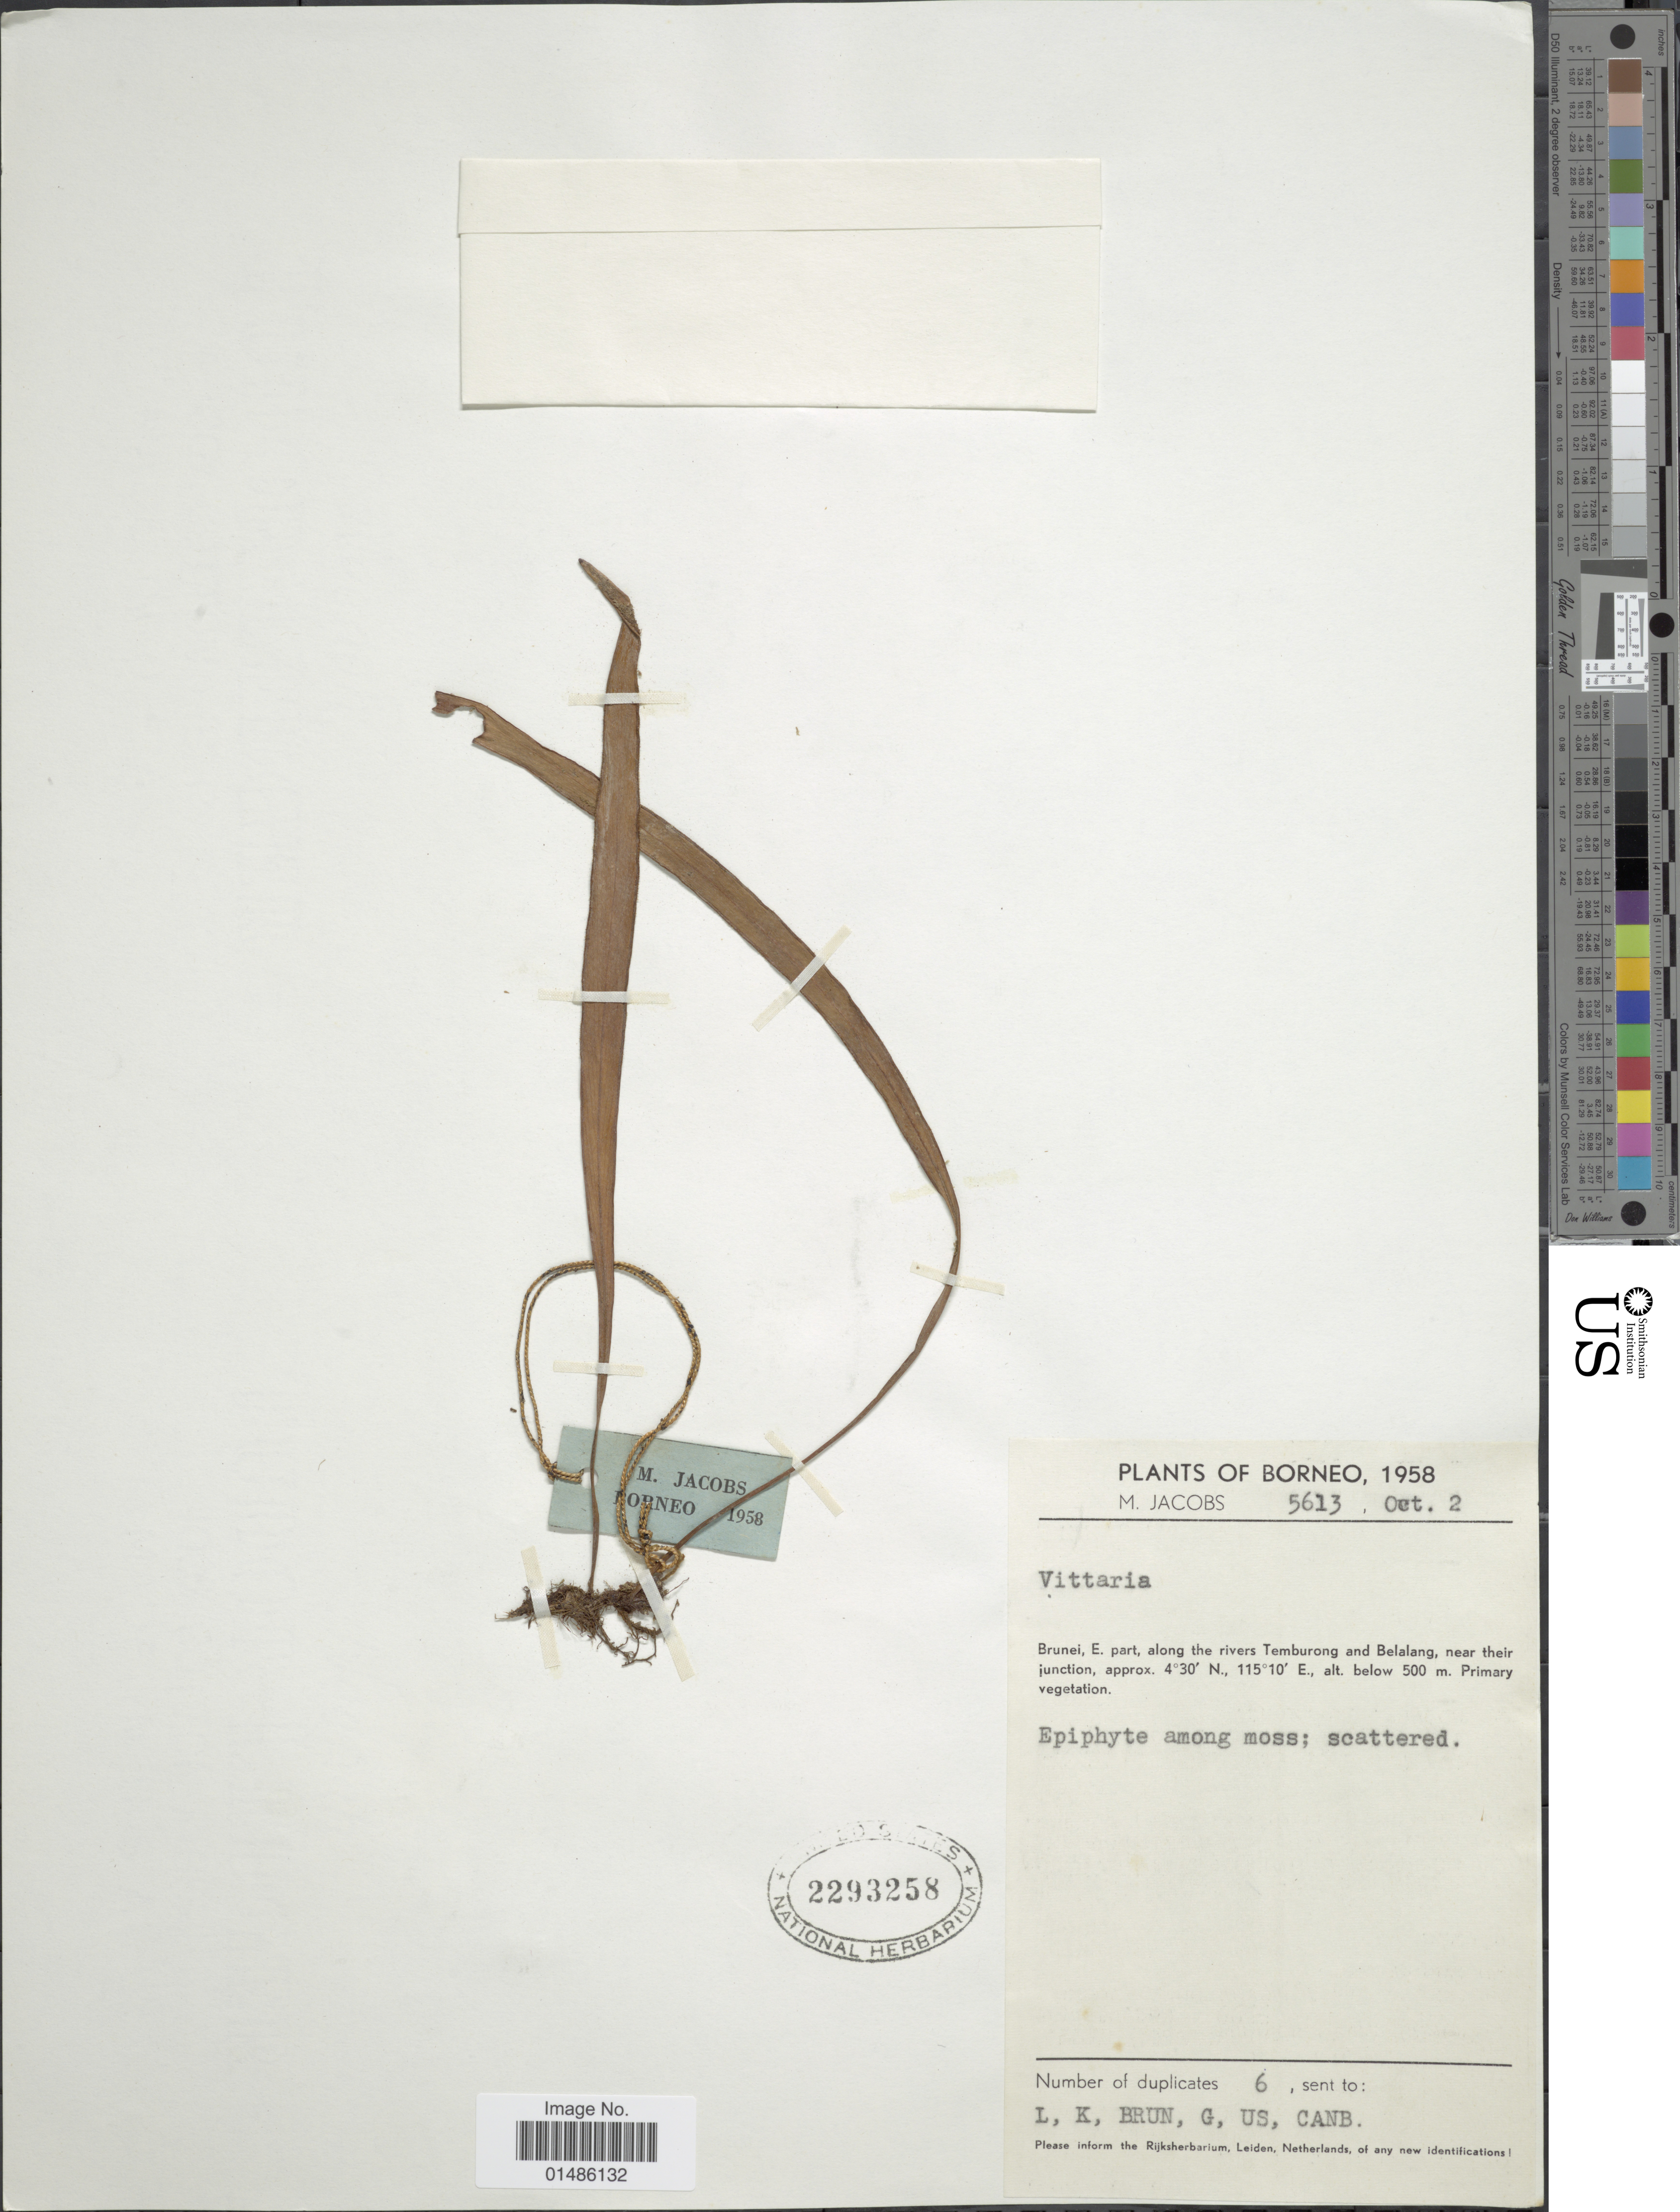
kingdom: Plantae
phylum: Tracheophyta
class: Polypodiopsida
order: Polypodiales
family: Pteridaceae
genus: Haplopteris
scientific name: Haplopteris sp.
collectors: M. Jacobs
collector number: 5613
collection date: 1958-10-02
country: Brunei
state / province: Brunei and Muara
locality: Borneo. E. part, along the rivers Temburong and Belalang, near their junction.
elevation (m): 500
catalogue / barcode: US 2293258